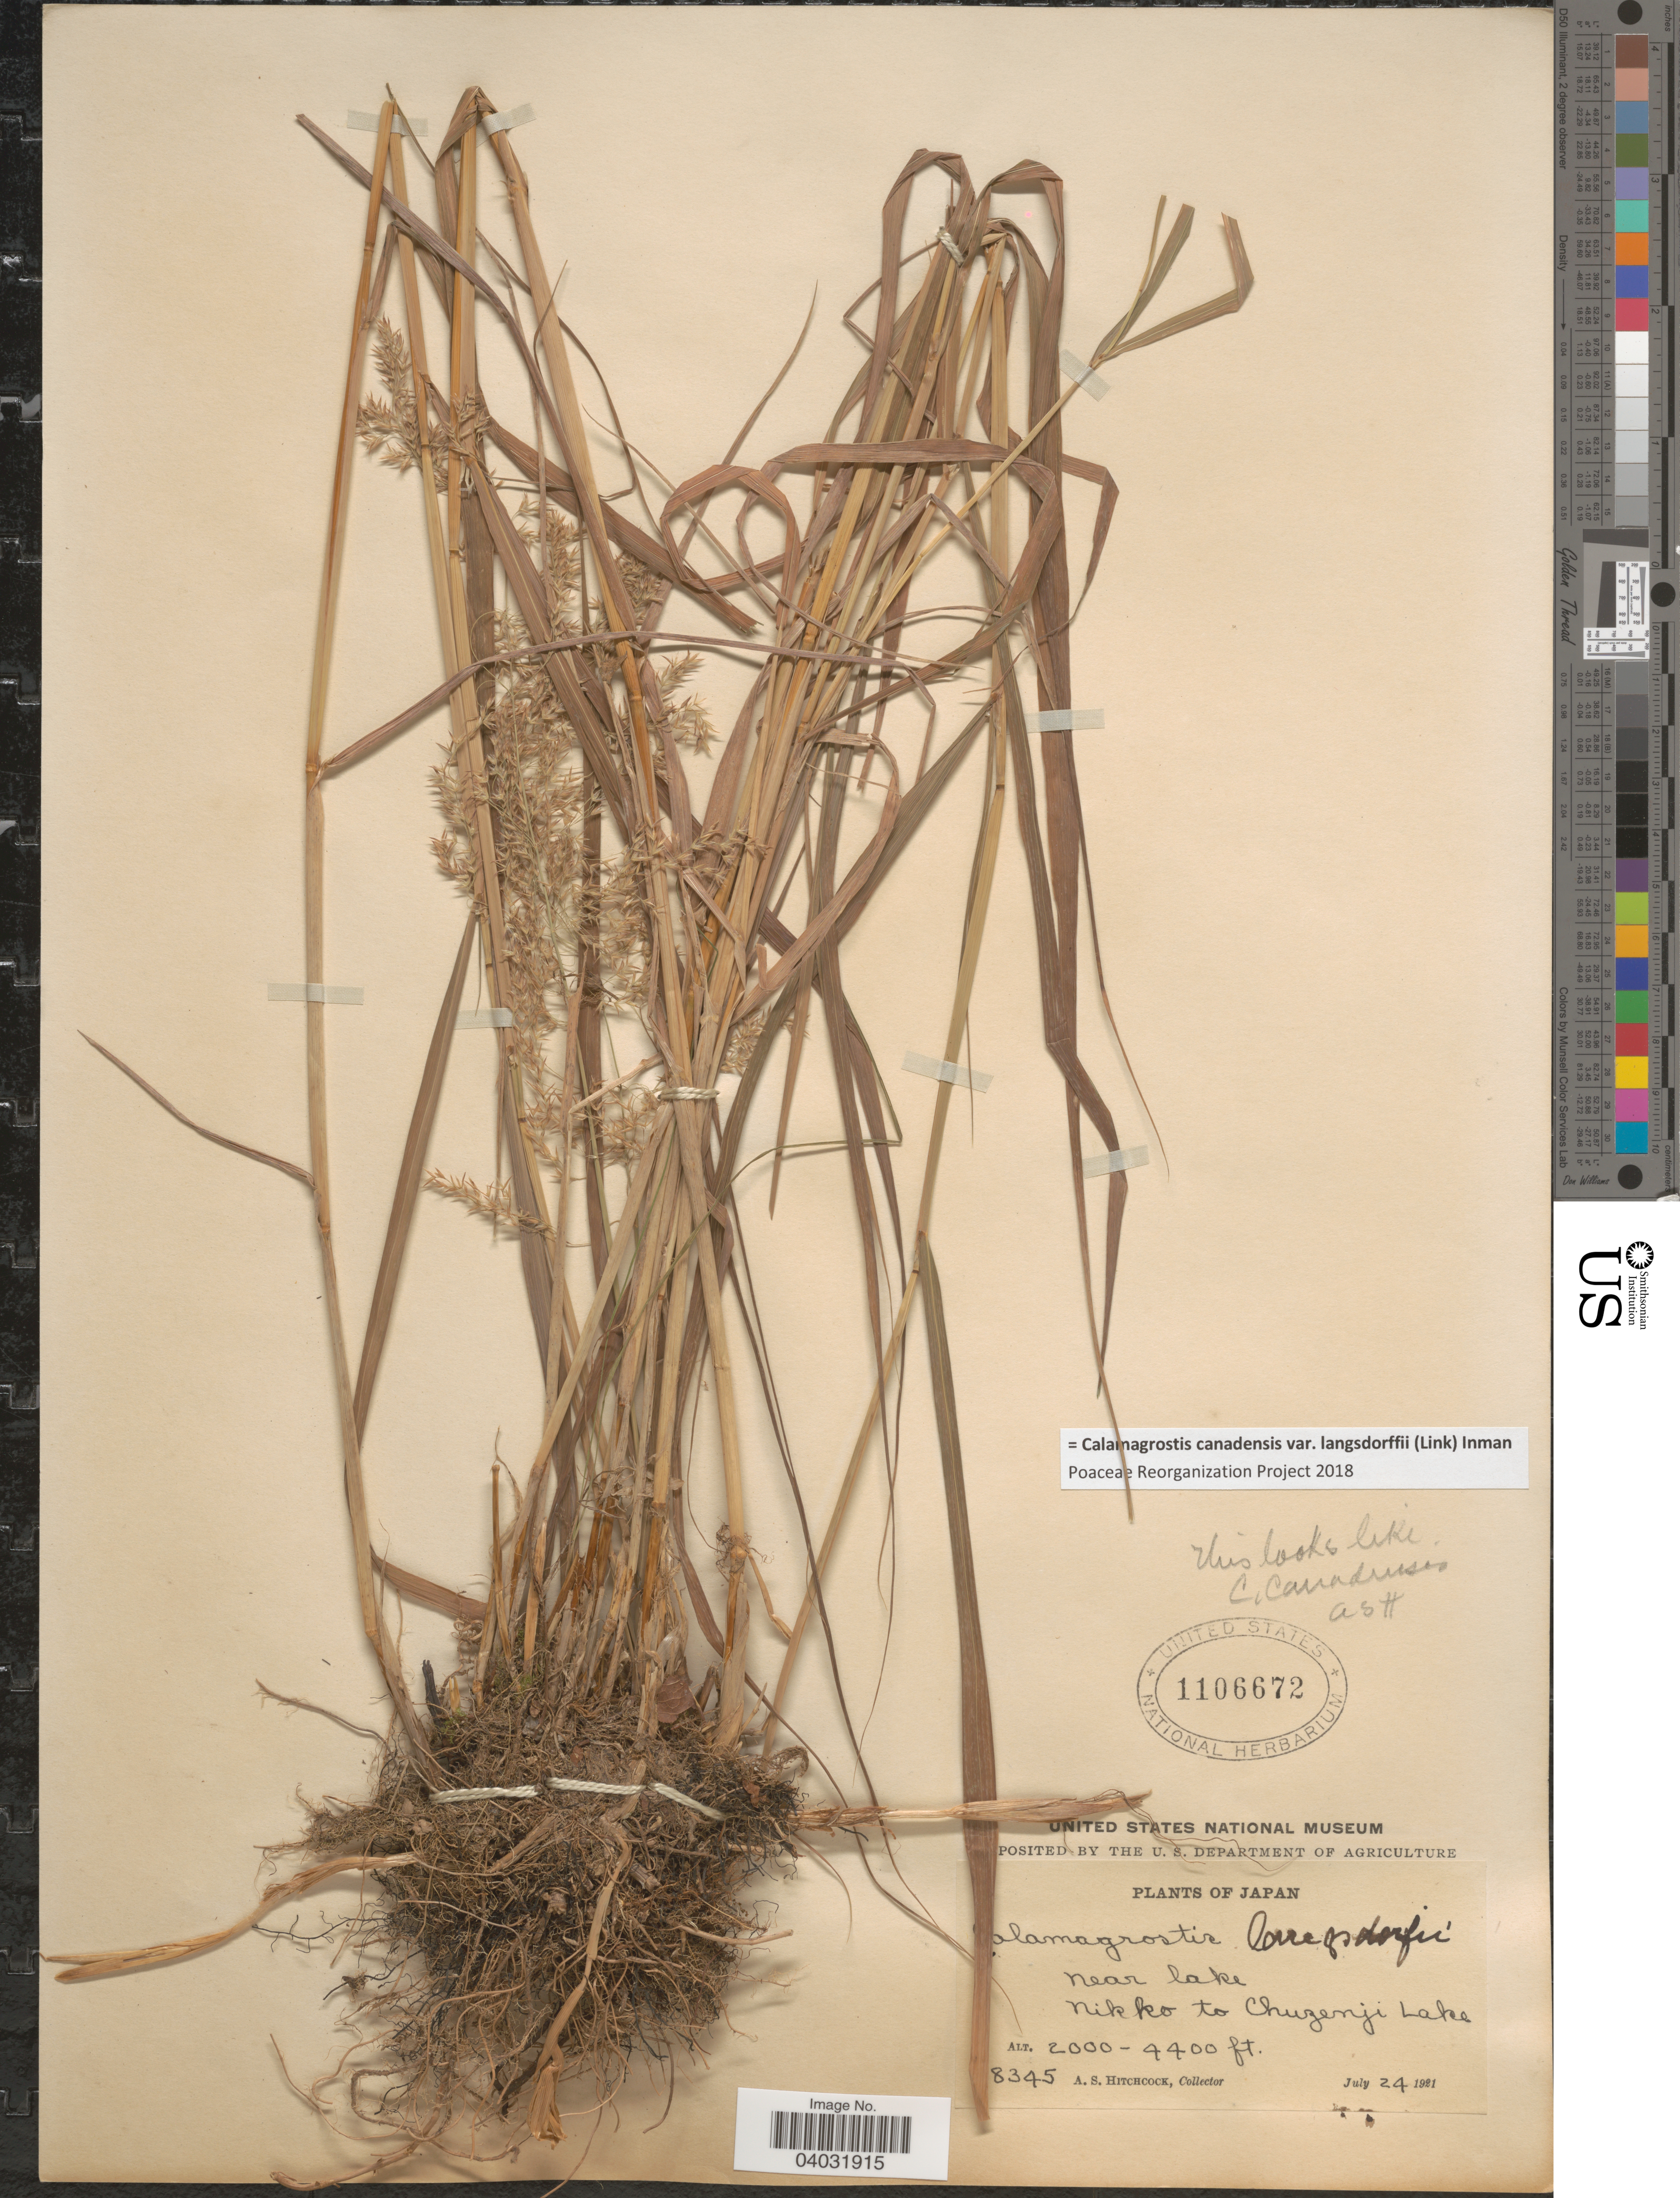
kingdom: Plantae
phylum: Tracheophyta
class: Liliopsida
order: Poales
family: Poaceae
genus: Calamagrostis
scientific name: Calamagrostis canadensis var. langsdorffii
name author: (Link) Inman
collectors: A. S. Hitchcock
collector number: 8345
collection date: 1921-07-24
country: Japan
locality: Near lake Nikko to Chuzenji Lake.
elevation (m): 610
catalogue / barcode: US 1106672